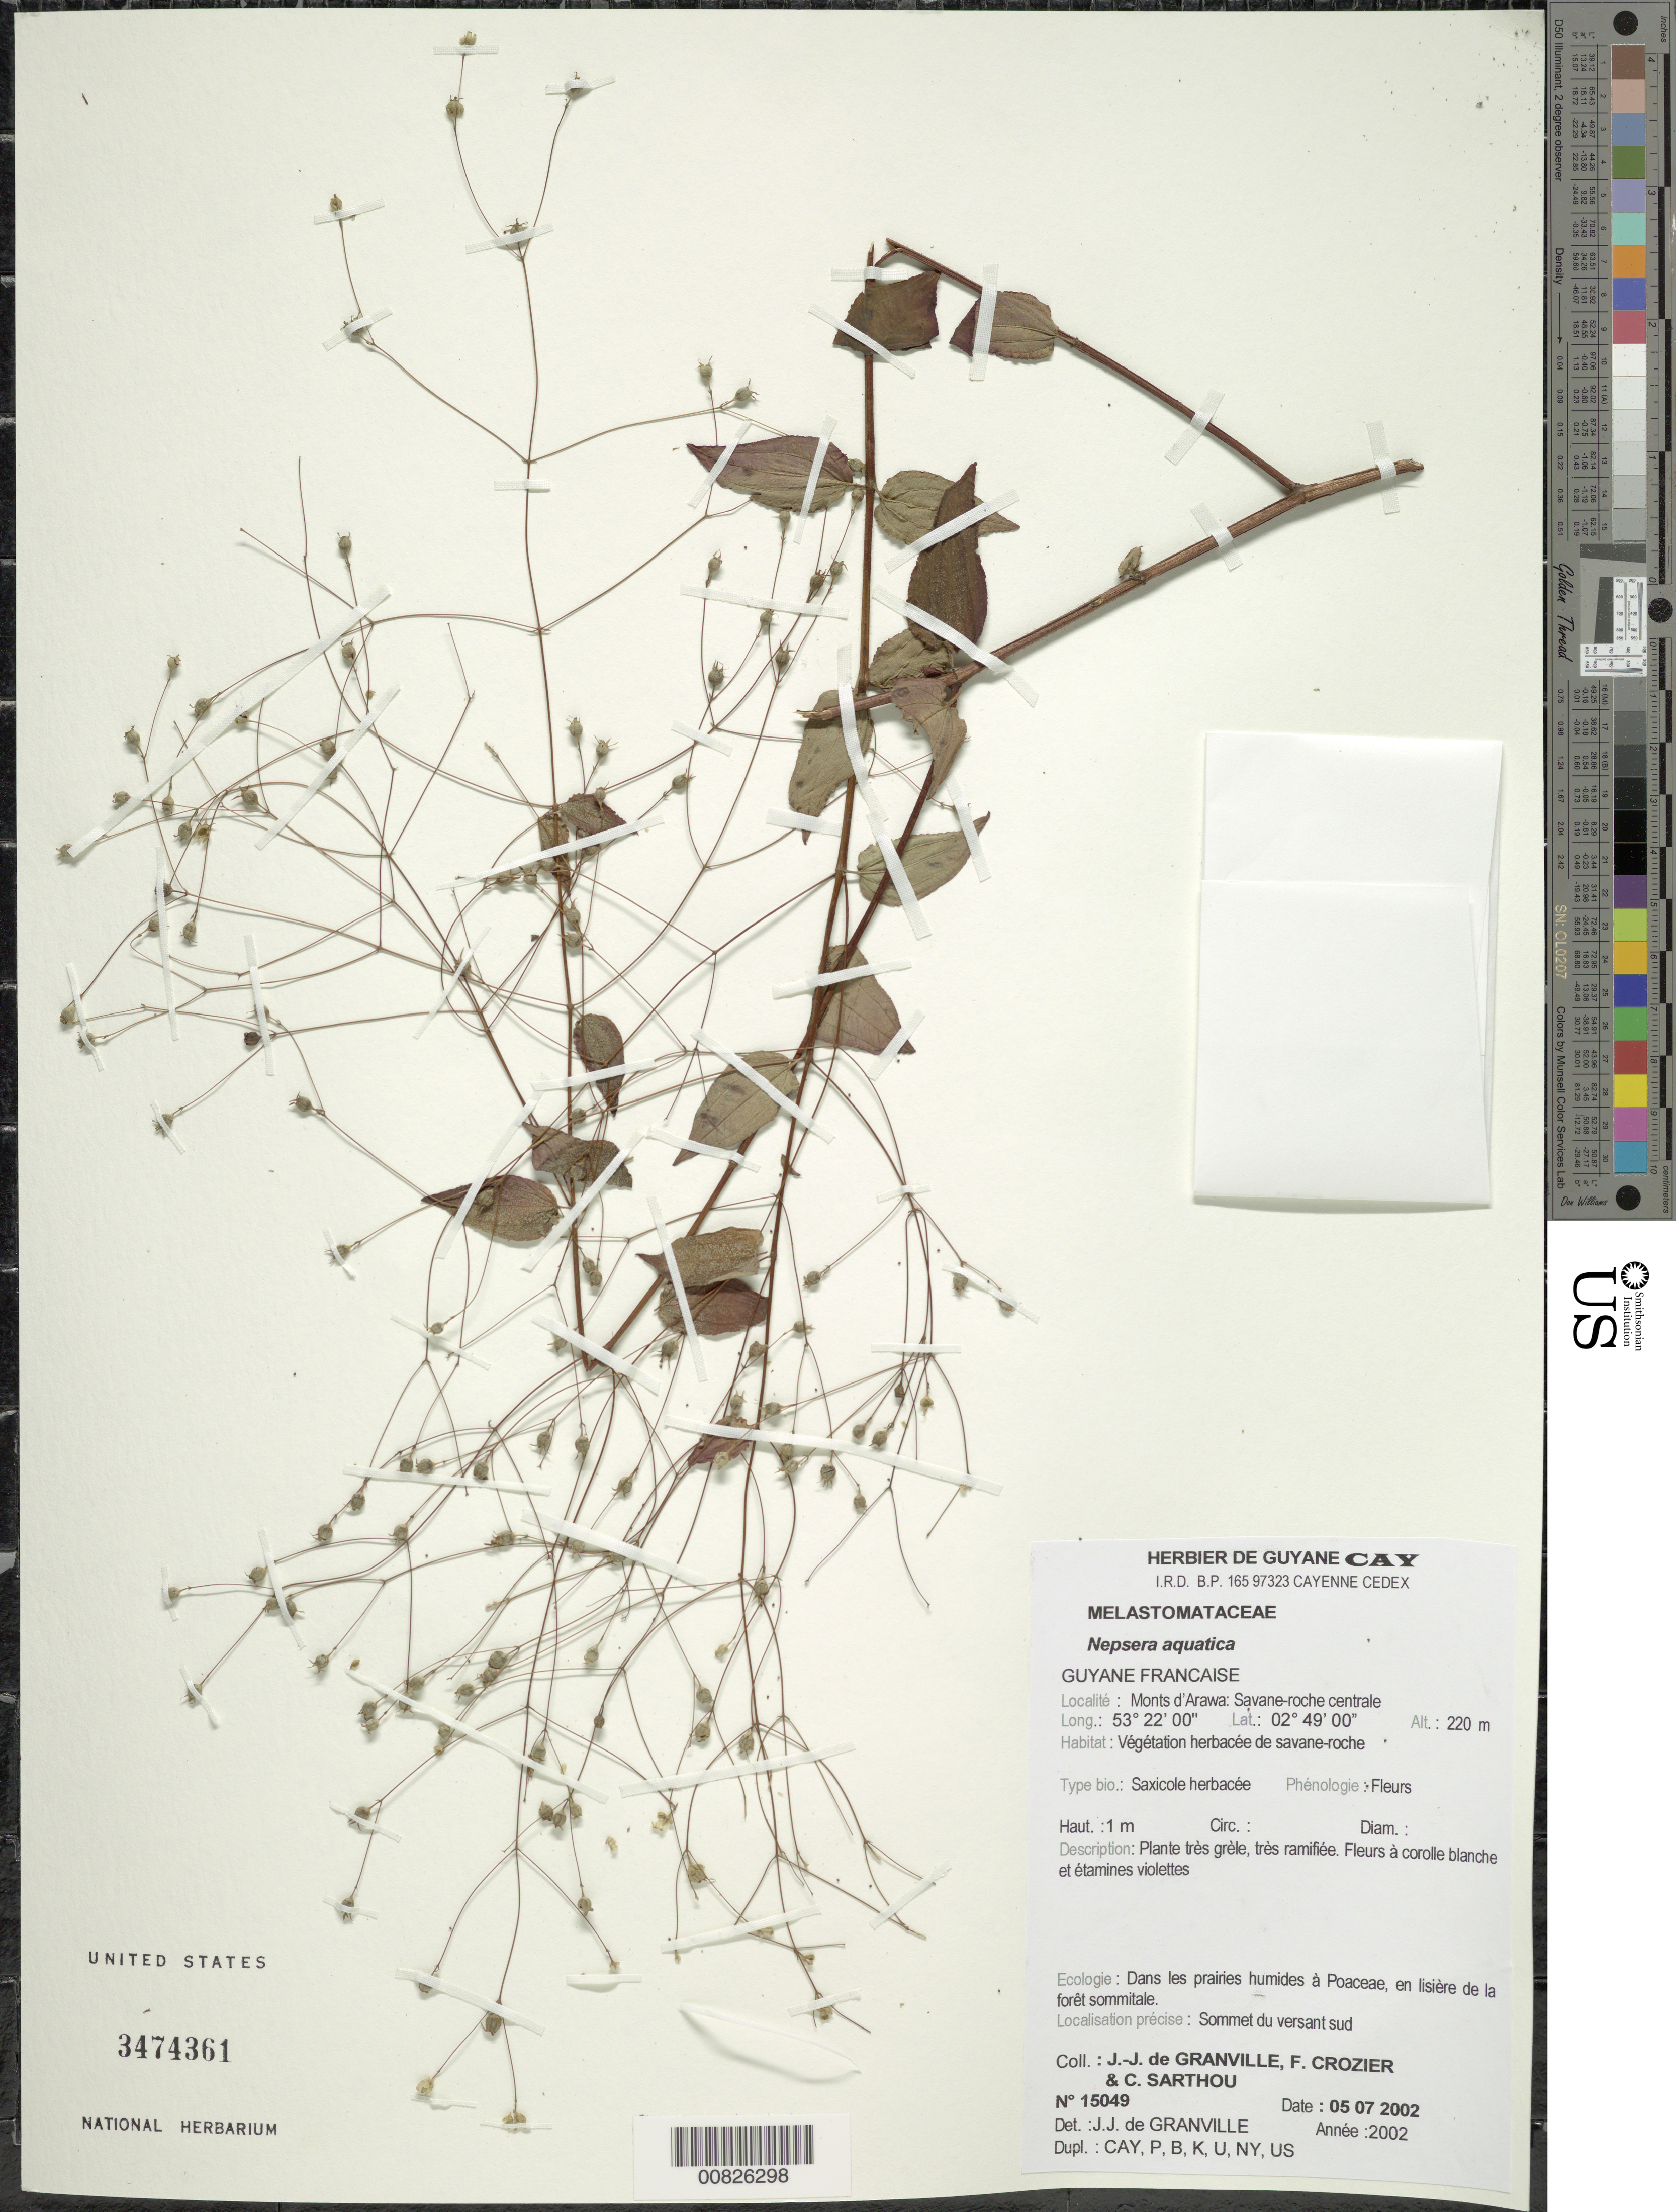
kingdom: Plantae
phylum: Tracheophyta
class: Magnoliopsida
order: Myrtales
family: Melastomataceae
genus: Nepsera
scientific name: Nepsera aquatica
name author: (Aubl.) Naudin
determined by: Granville, J. J. de, (CAY), Institut de Recherche pour le Developpement (IRD) (FRENCH GUIANA)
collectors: J.-J. de Granville, F. Crozier & C. Sarthou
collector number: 15049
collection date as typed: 5-Jul-02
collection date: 2002-07-05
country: French Guiana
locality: Monts d'Arawa, zone de la savane-roche centrale, sommet du versant sud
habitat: Vegetation herbacée de savane-roche; dans les prairies humides a Poaceae, en lisière de la forêt sommitale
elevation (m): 220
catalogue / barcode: US 3474361